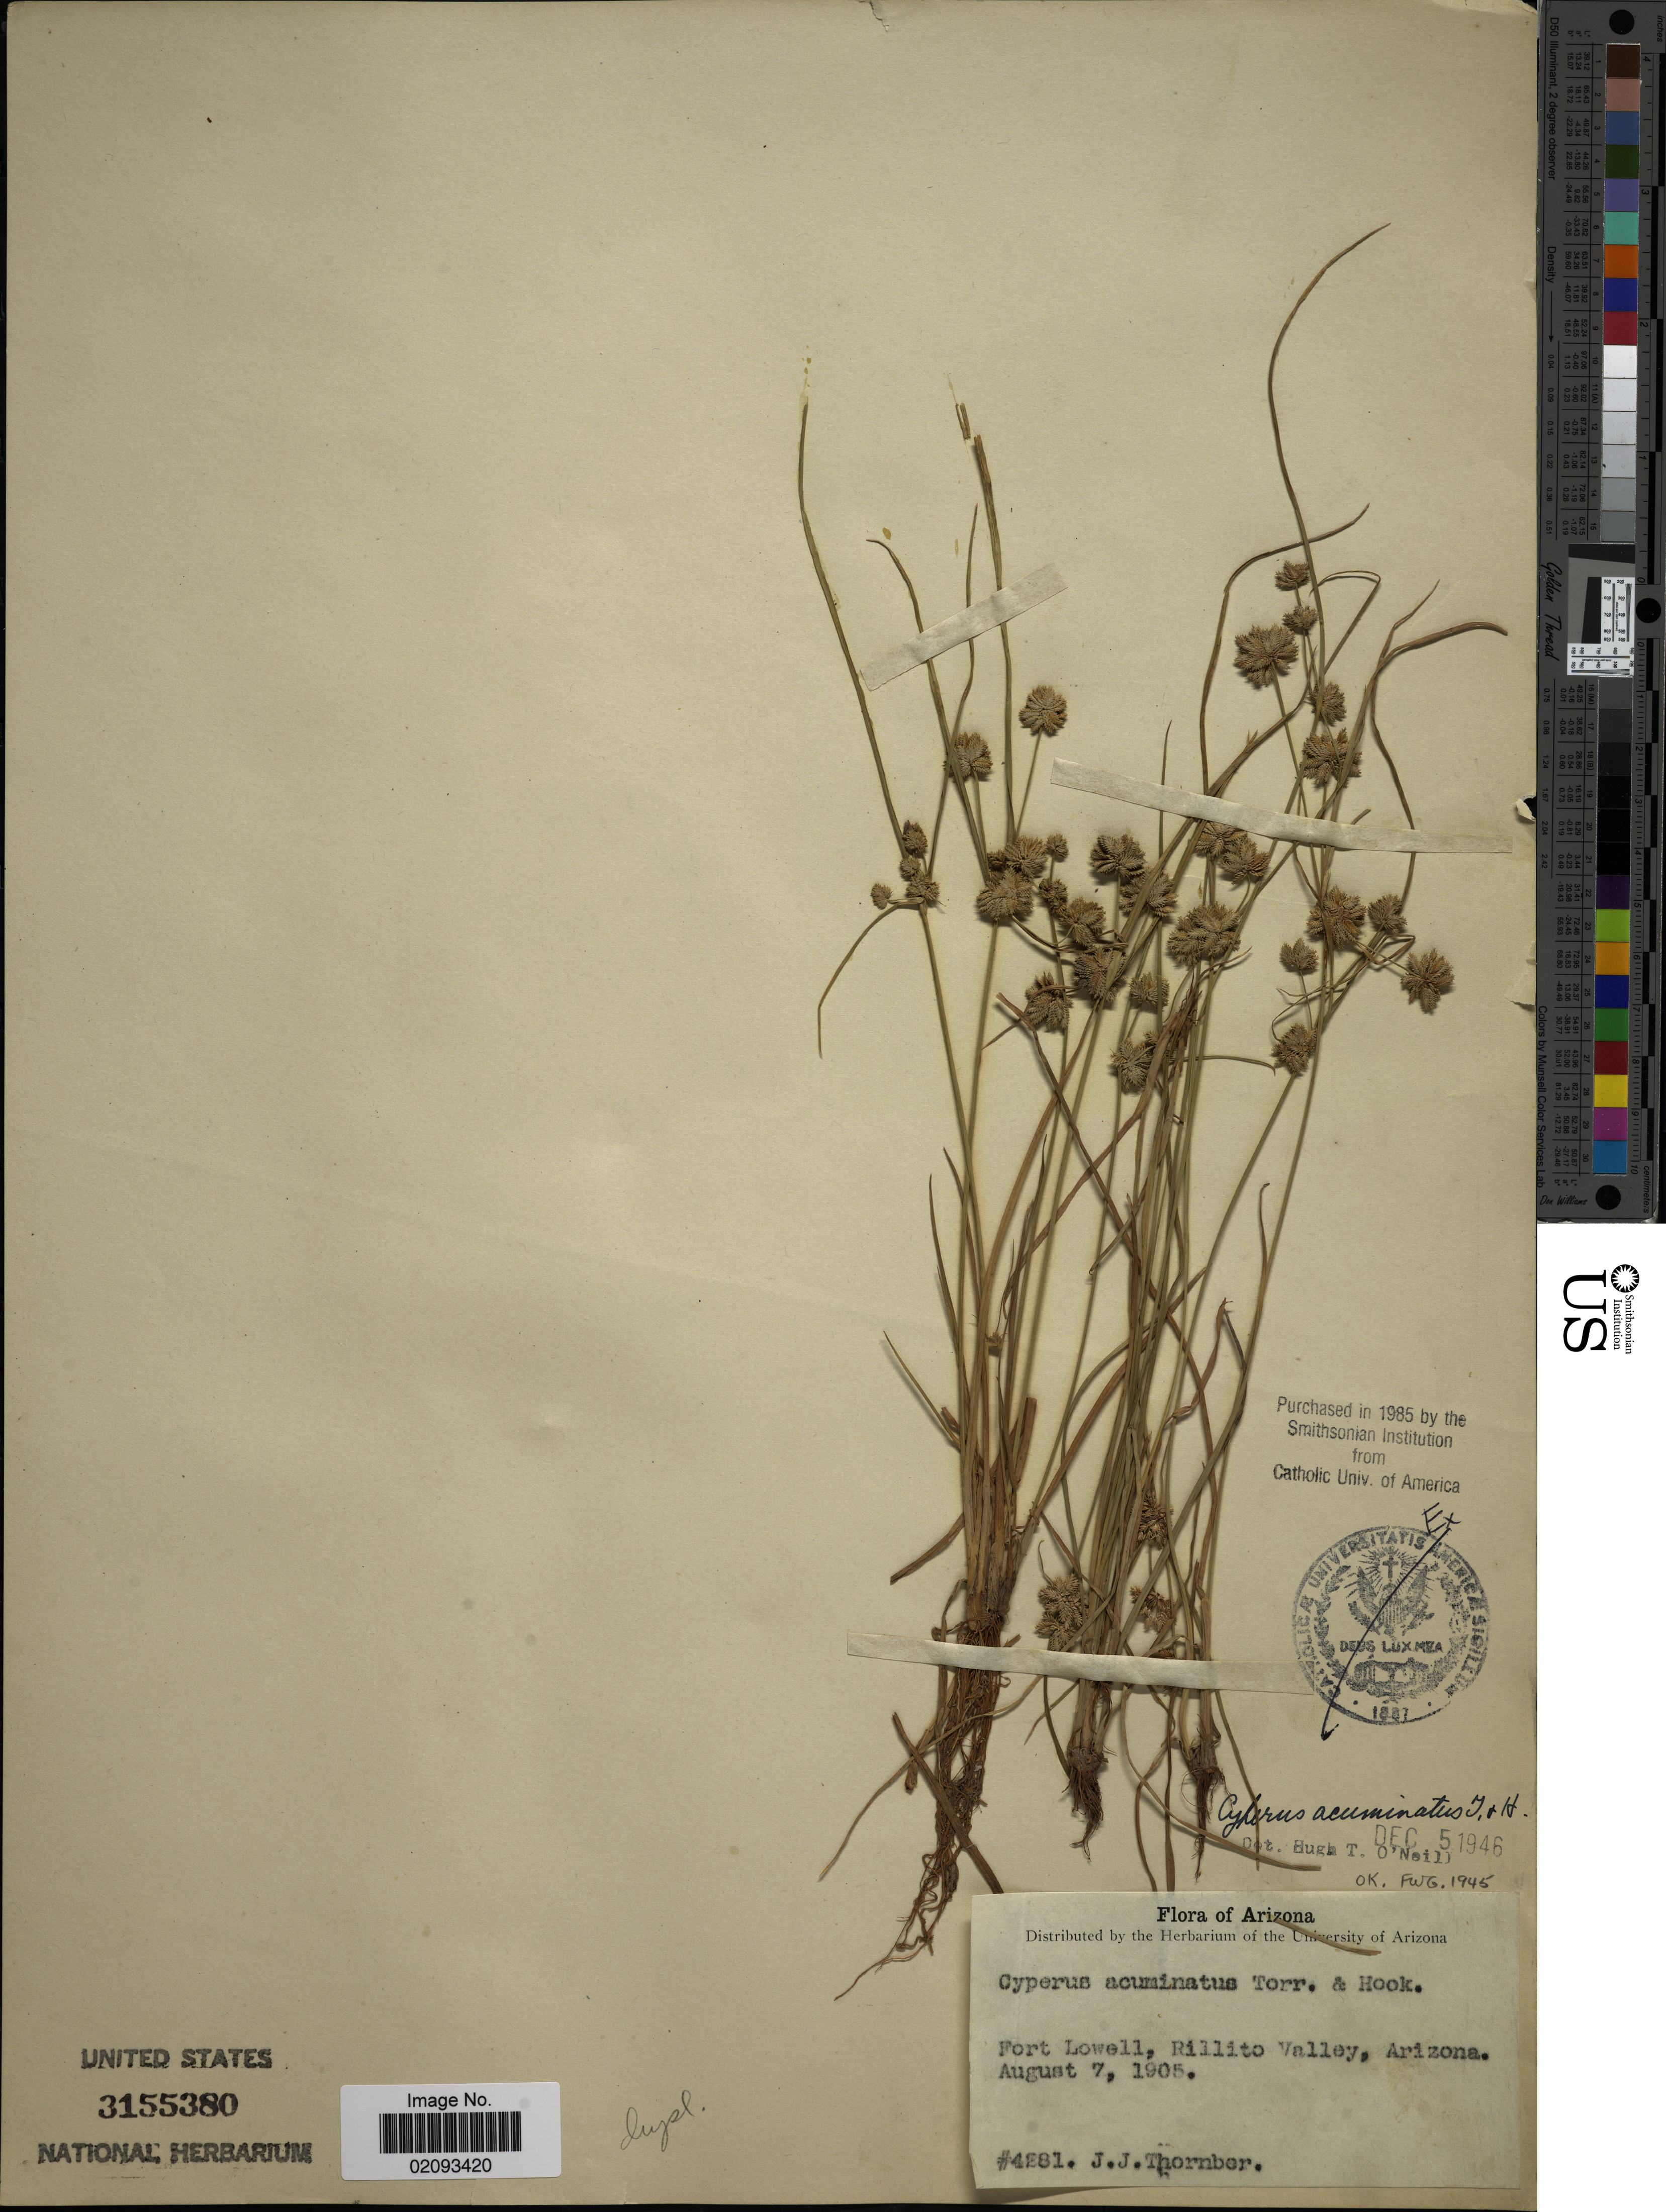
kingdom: Plantae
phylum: Tracheophyta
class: Liliopsida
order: Poales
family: Cyperaceae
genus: Cyperus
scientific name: Cyperus acuminatus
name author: Torr. & Hook.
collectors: J. Thornber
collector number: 4281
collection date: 1905-08-07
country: United States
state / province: Arizona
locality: Fort Lowell, Rillito Valley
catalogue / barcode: US 3155380